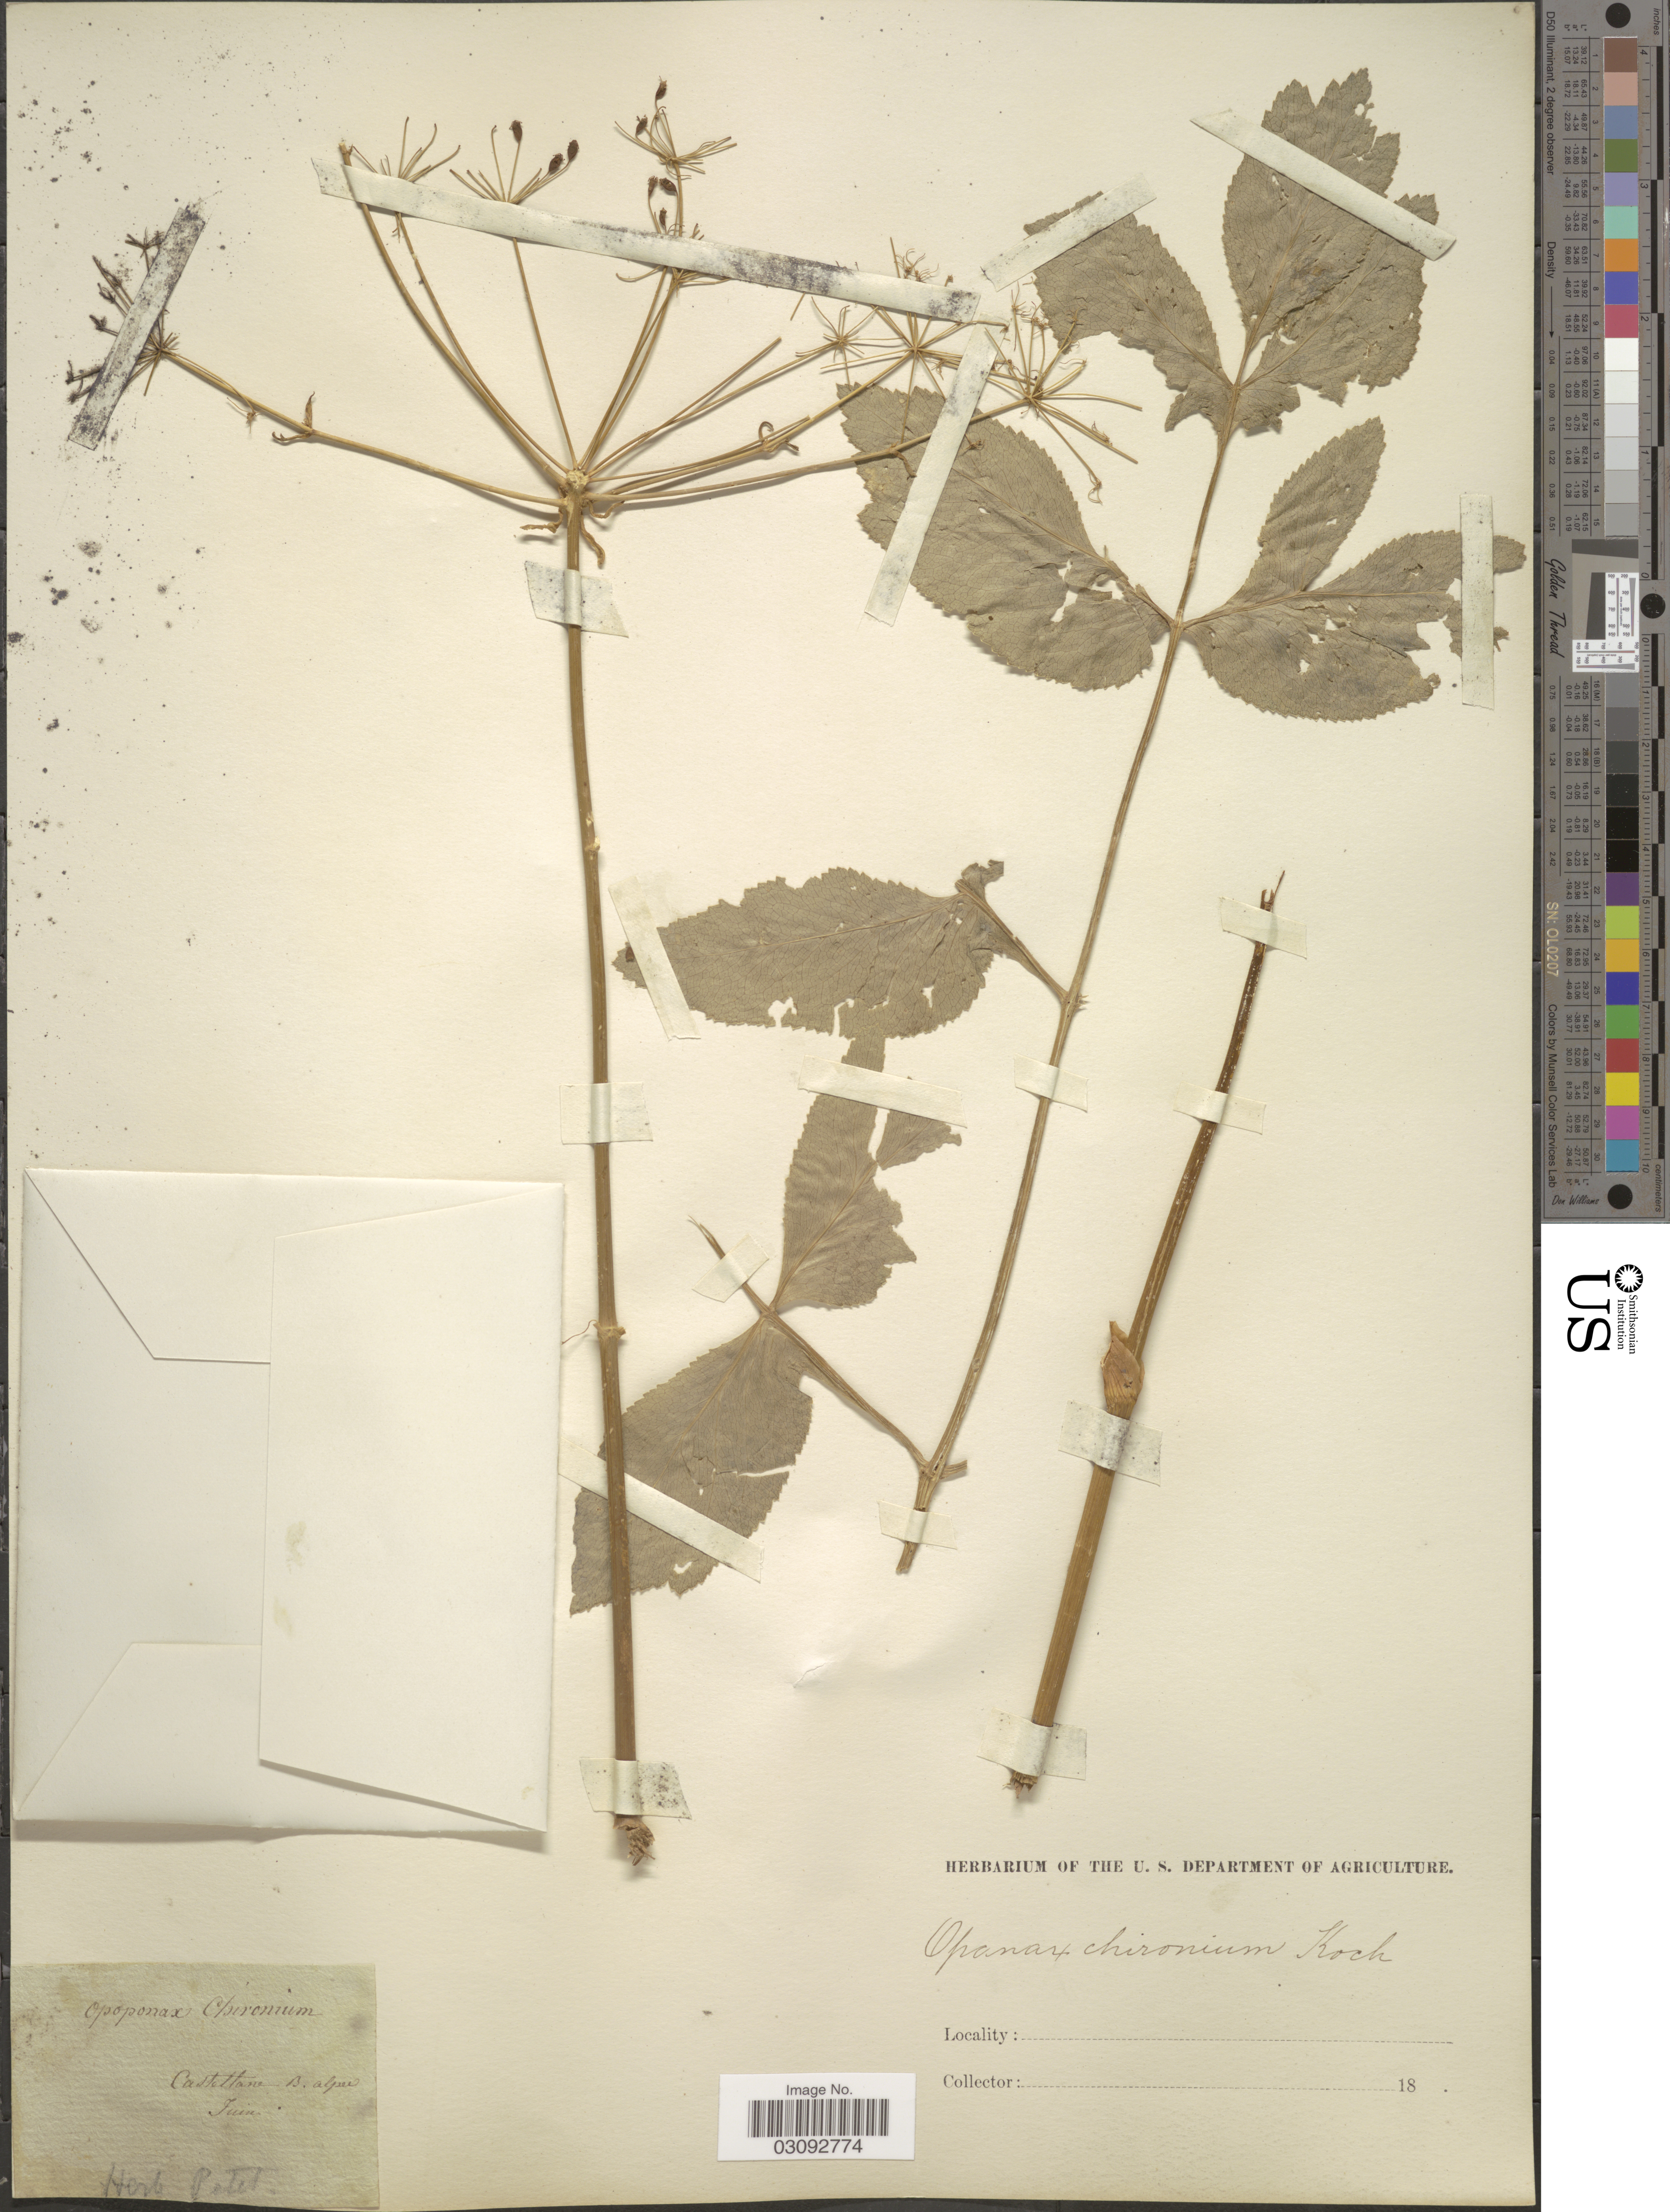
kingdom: Plantae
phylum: Tracheophyta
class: Magnoliopsida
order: Apiales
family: Apiaceae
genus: Opopanax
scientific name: Opopanax chironium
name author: (L.) W.D.J. Koch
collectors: ex herb. Petit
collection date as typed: Juin 18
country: France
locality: Castellane B. alpes.